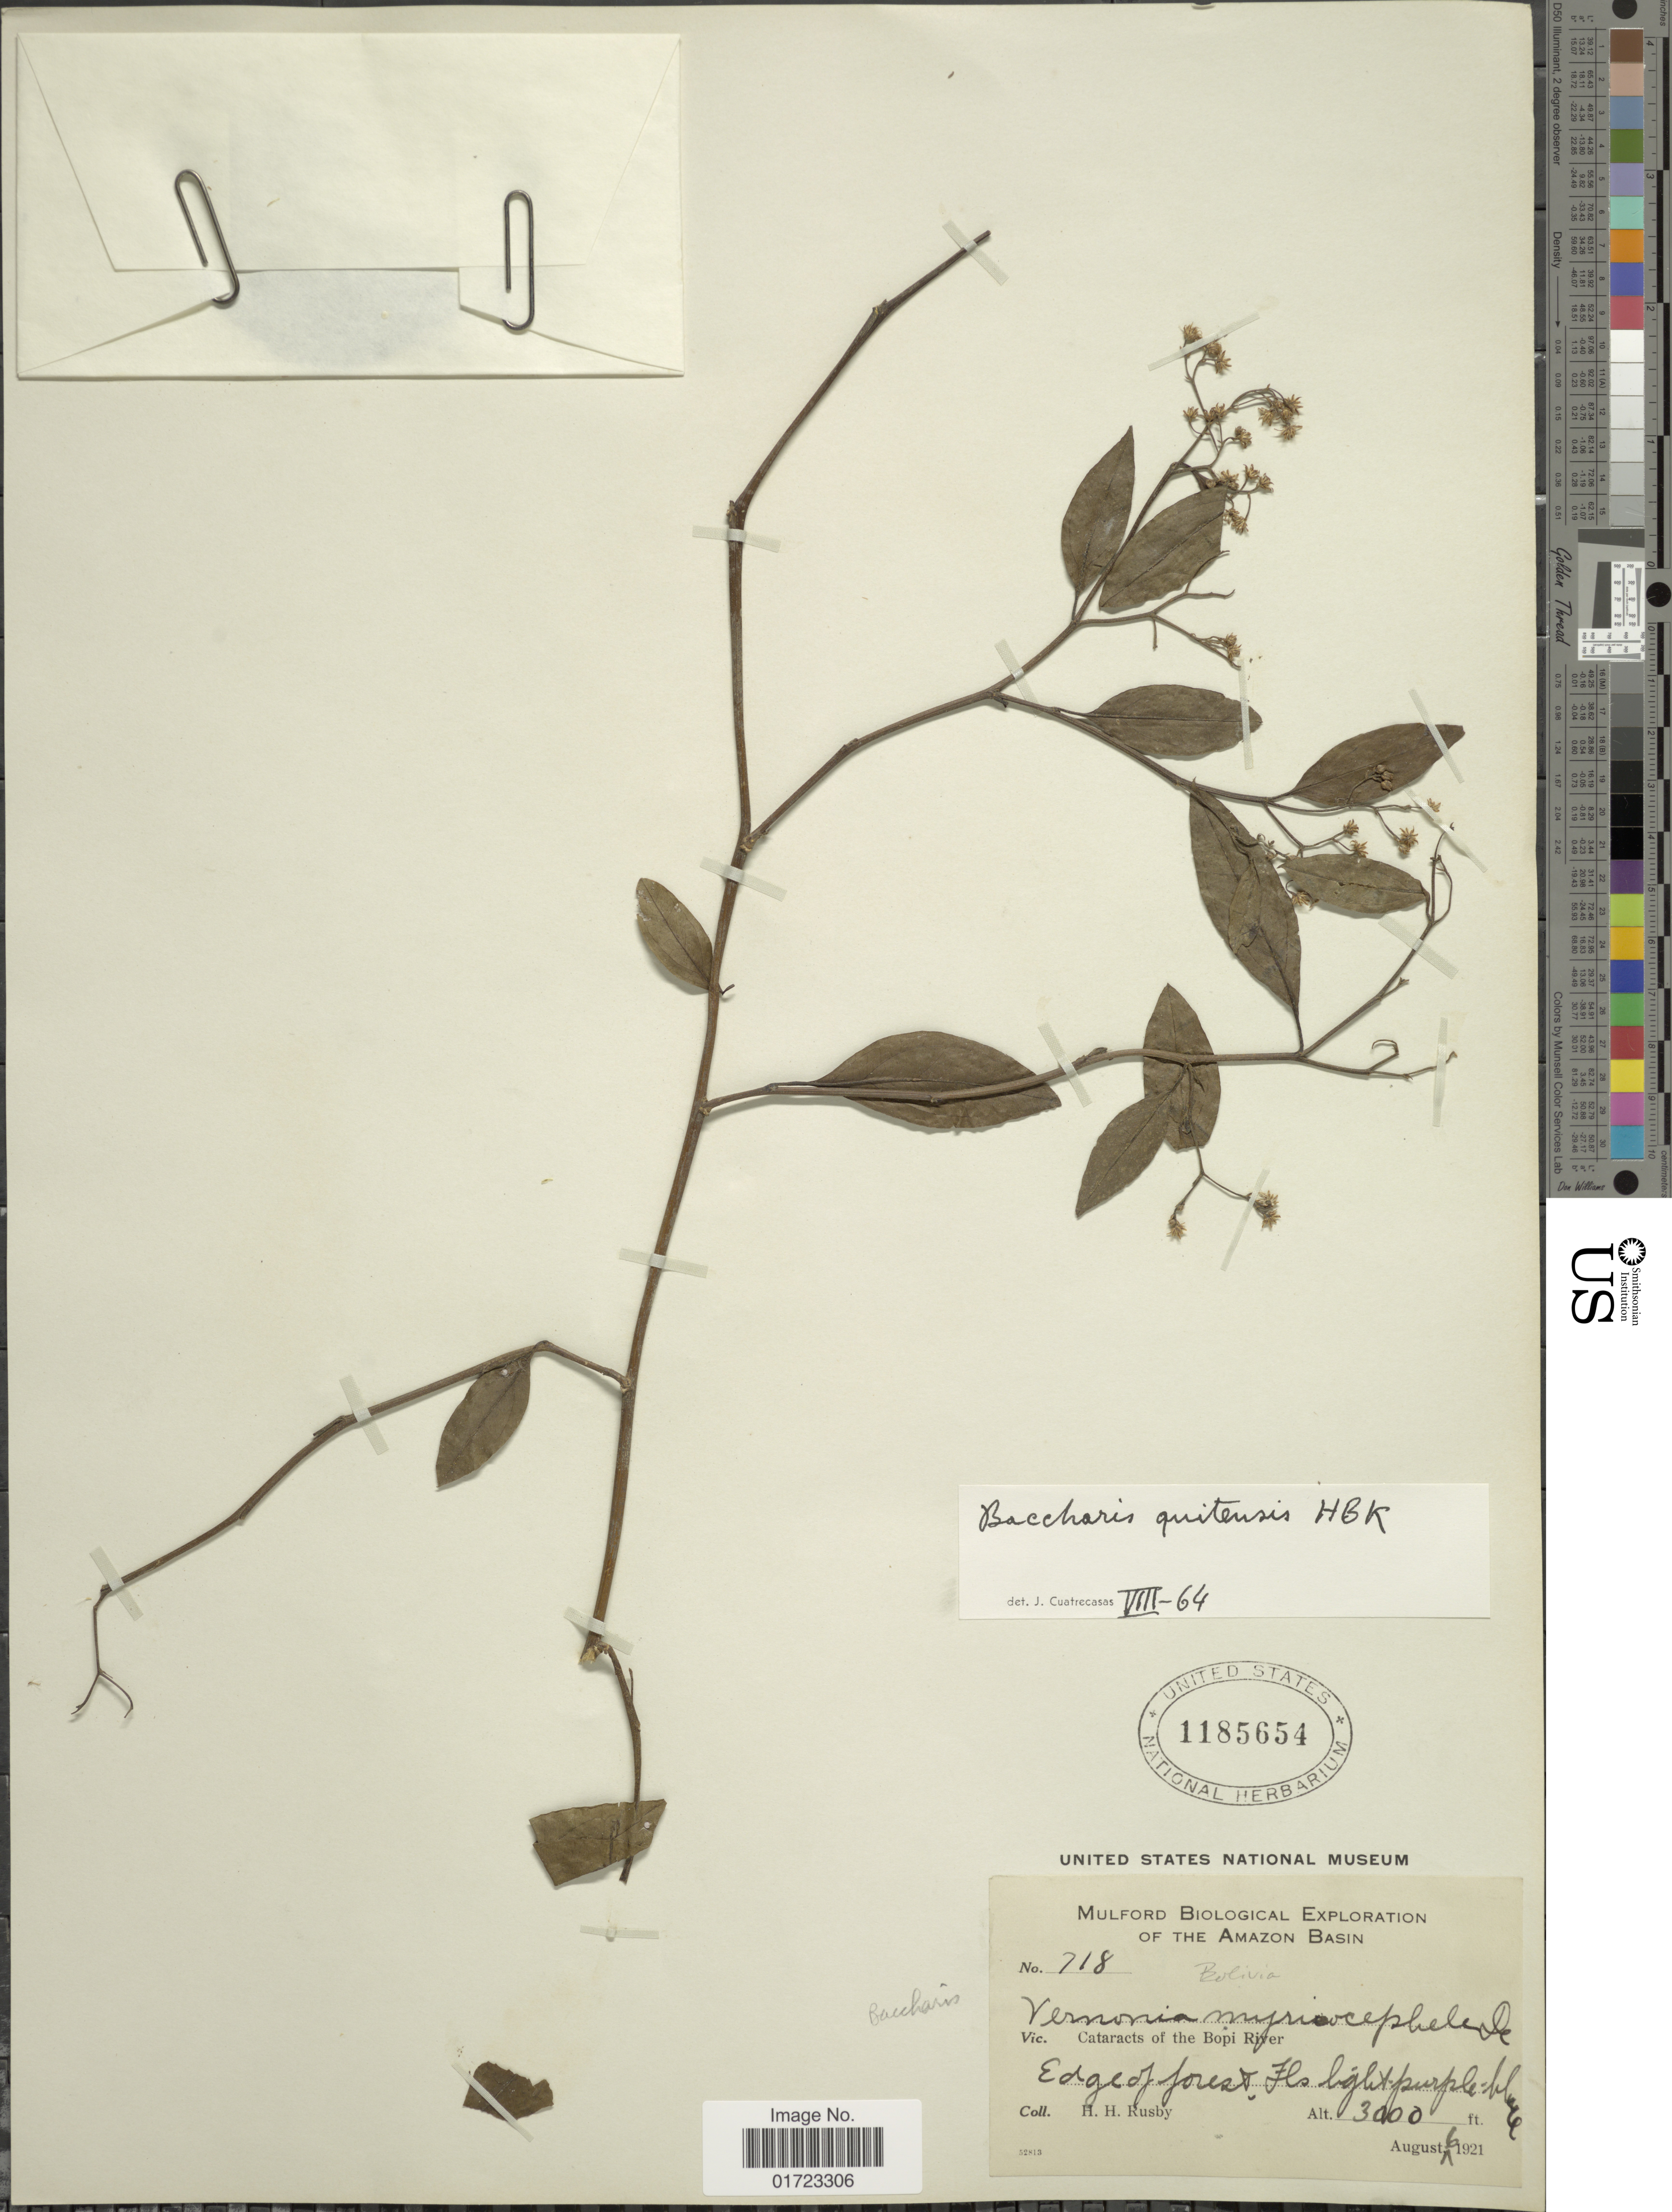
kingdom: Plantae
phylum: Tracheophyta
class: Magnoliopsida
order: Asterales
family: Asteraceae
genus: Baccharis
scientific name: Baccharis quitensis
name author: Kunth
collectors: H. H. Rusby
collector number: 718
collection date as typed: August 6, 1921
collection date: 1921-08-06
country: Bolivia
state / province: La Paz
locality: Cataracts of the Bopi River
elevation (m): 914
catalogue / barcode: US 1185654